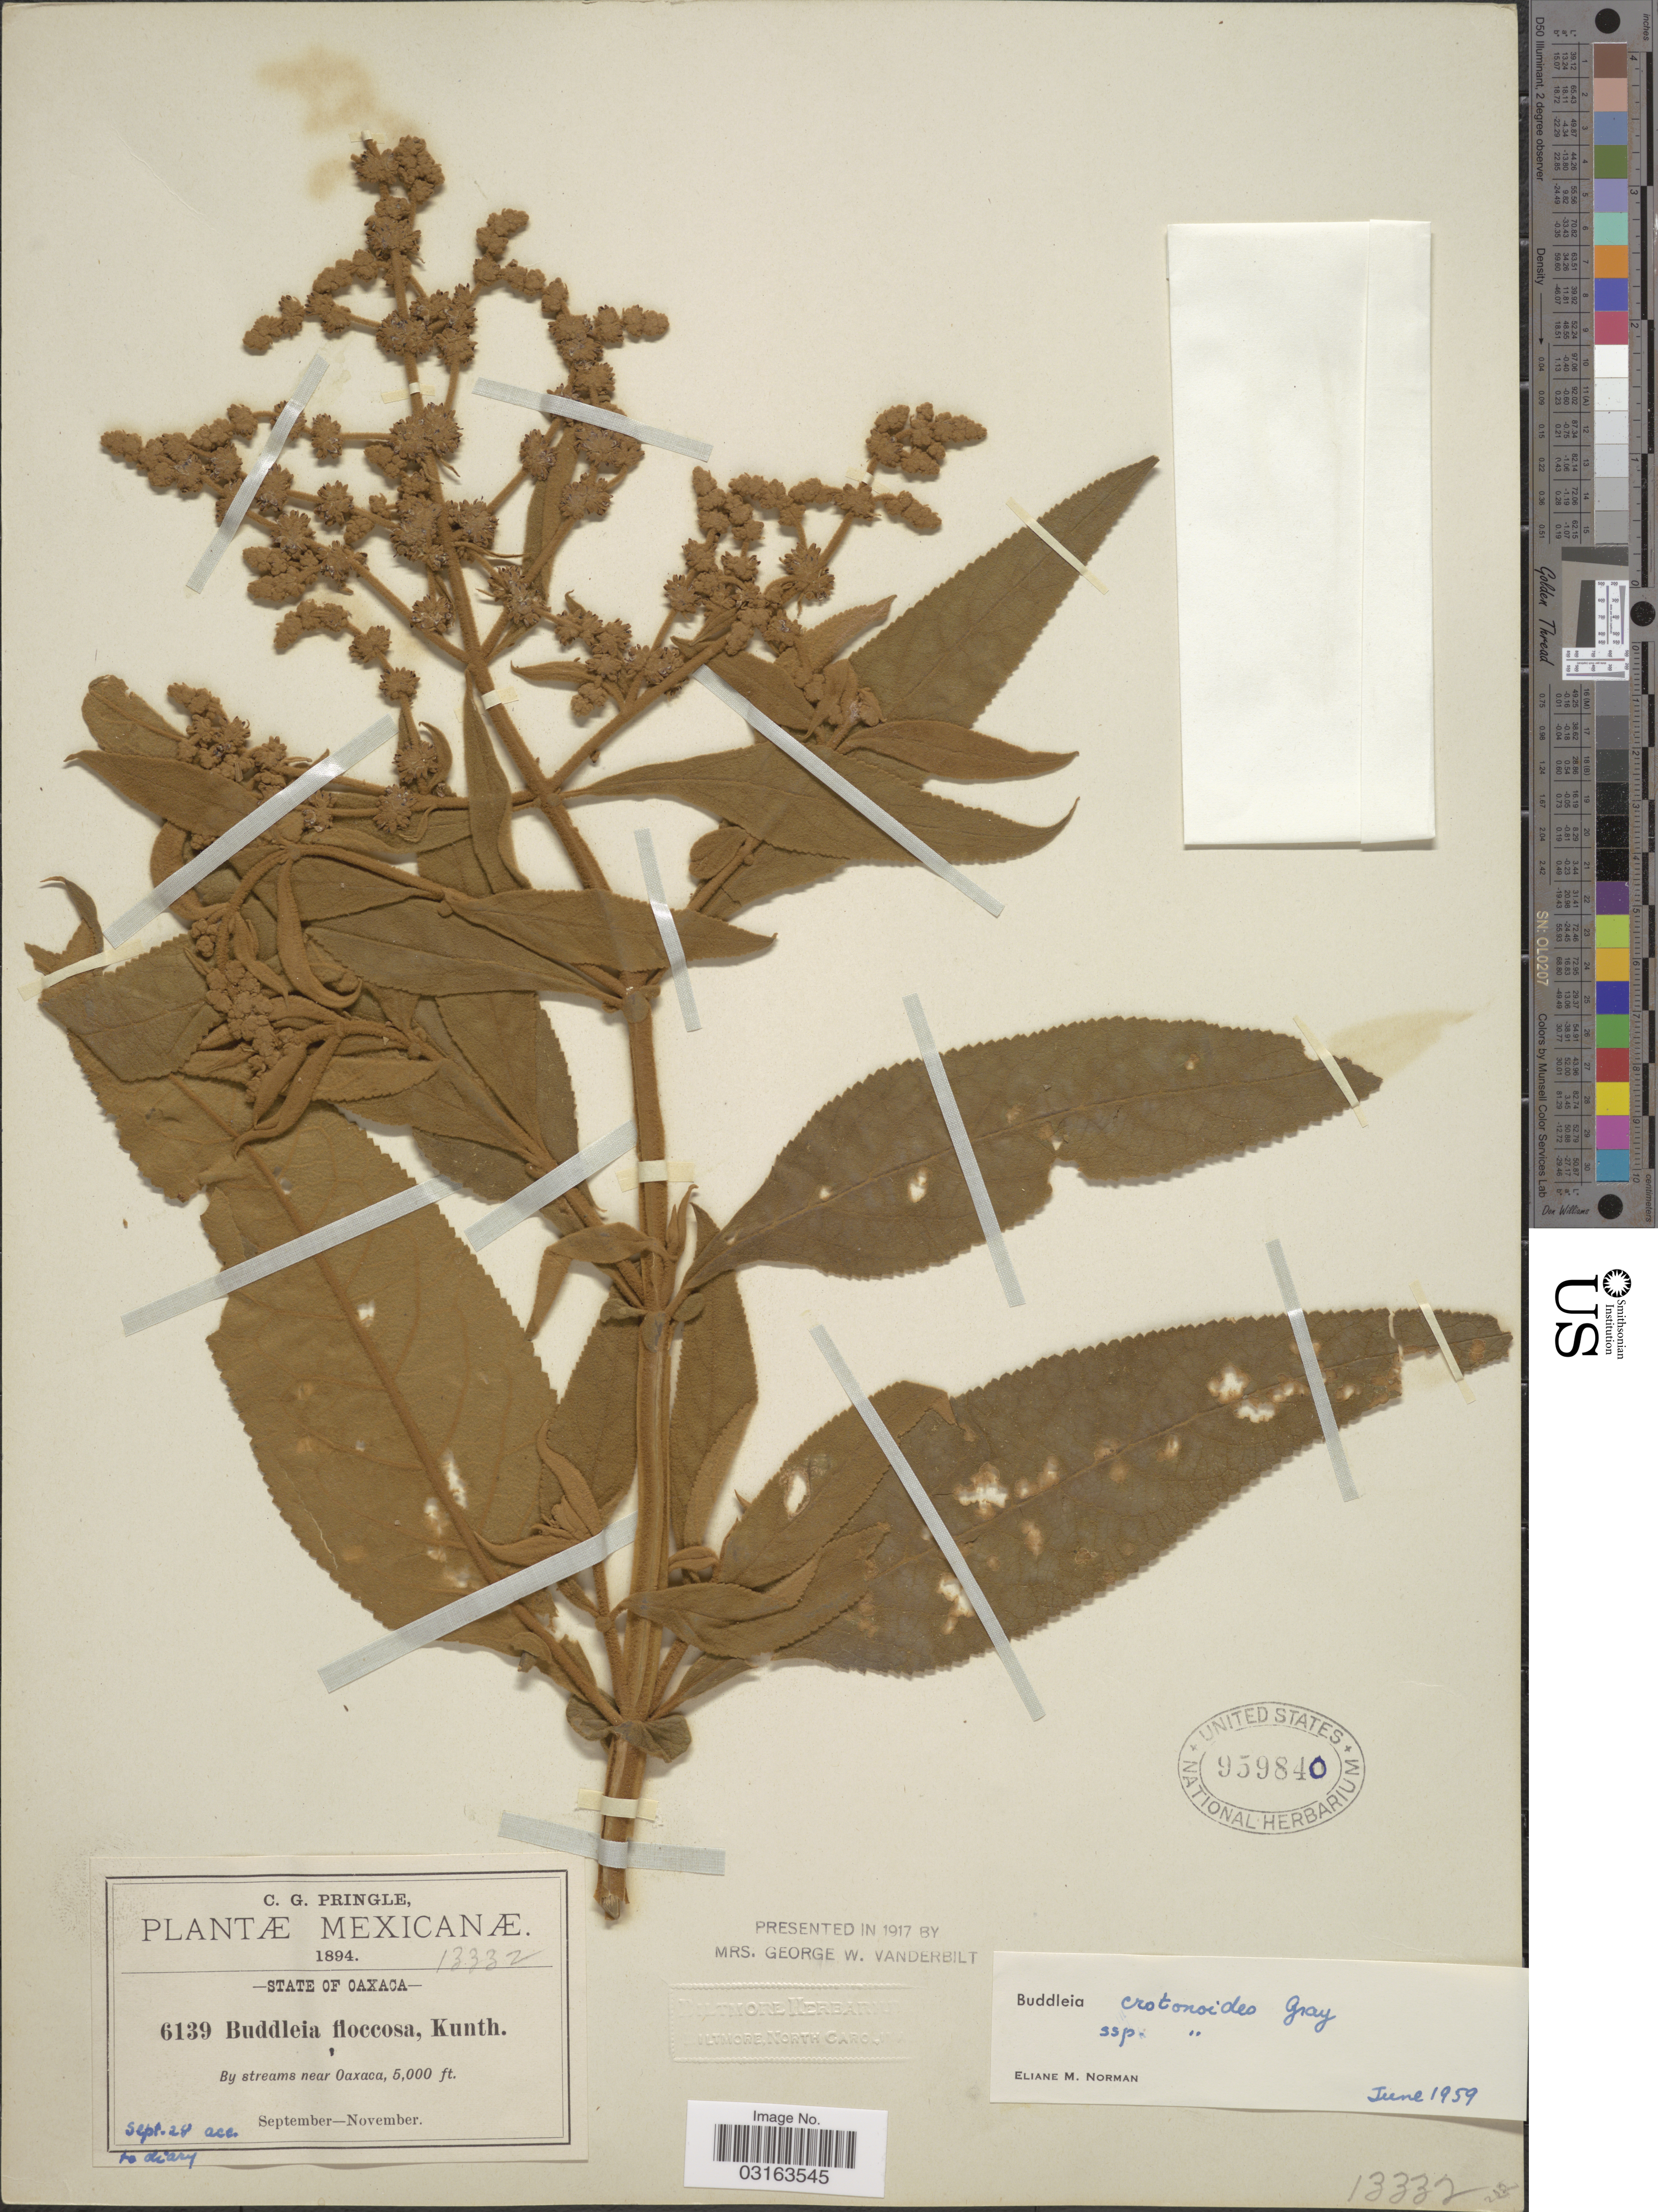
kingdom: Plantae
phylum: Tracheophyta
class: Magnoliopsida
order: Lamiales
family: Scrophulariaceae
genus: Buddleja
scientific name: Buddleja crotonoides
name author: A. Gray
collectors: C. G. Pringle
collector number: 6139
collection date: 1894-09/1894-11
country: Mexico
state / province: Oaxaca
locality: By streams near Oaxaca.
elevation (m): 1524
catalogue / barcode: US 959840